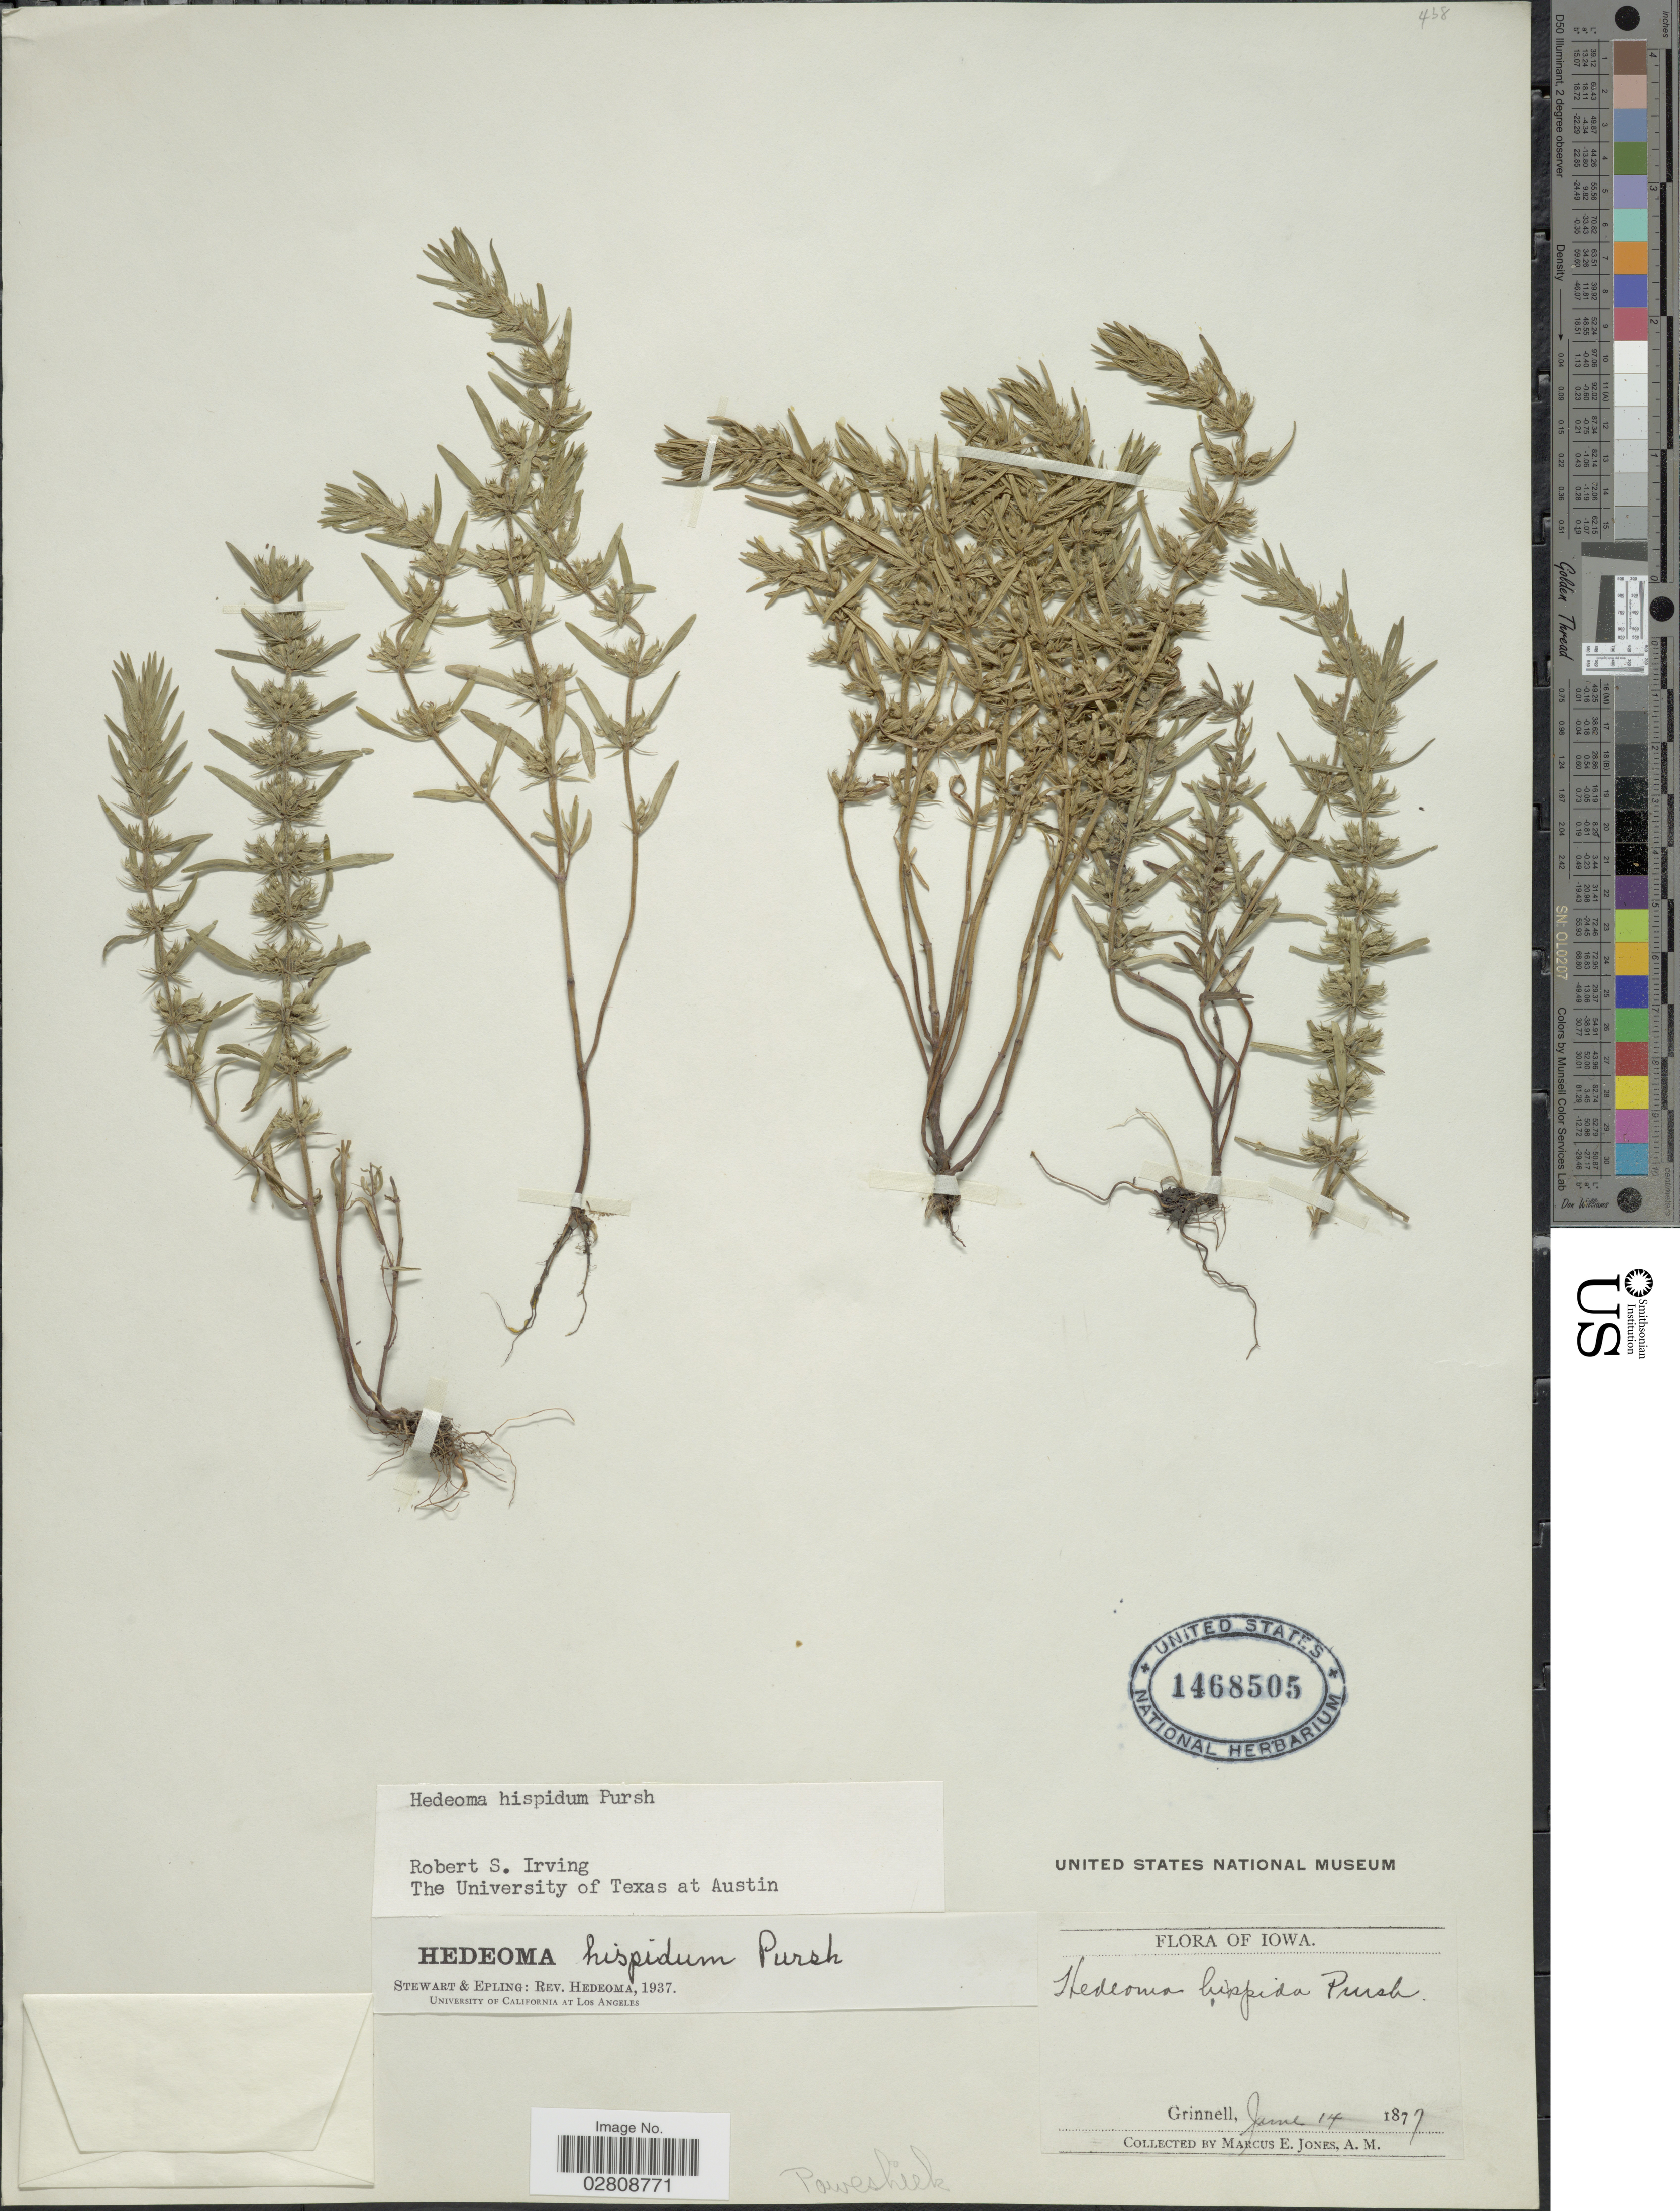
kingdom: Plantae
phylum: Tracheophyta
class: Magnoliopsida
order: Lamiales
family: Lamiaceae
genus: Hedeoma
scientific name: Hedeoma hispida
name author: Pursh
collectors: M. E. Jones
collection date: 1877-06-14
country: United States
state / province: Iowa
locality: Grinnell. Poweshiek.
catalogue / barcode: US 1468505